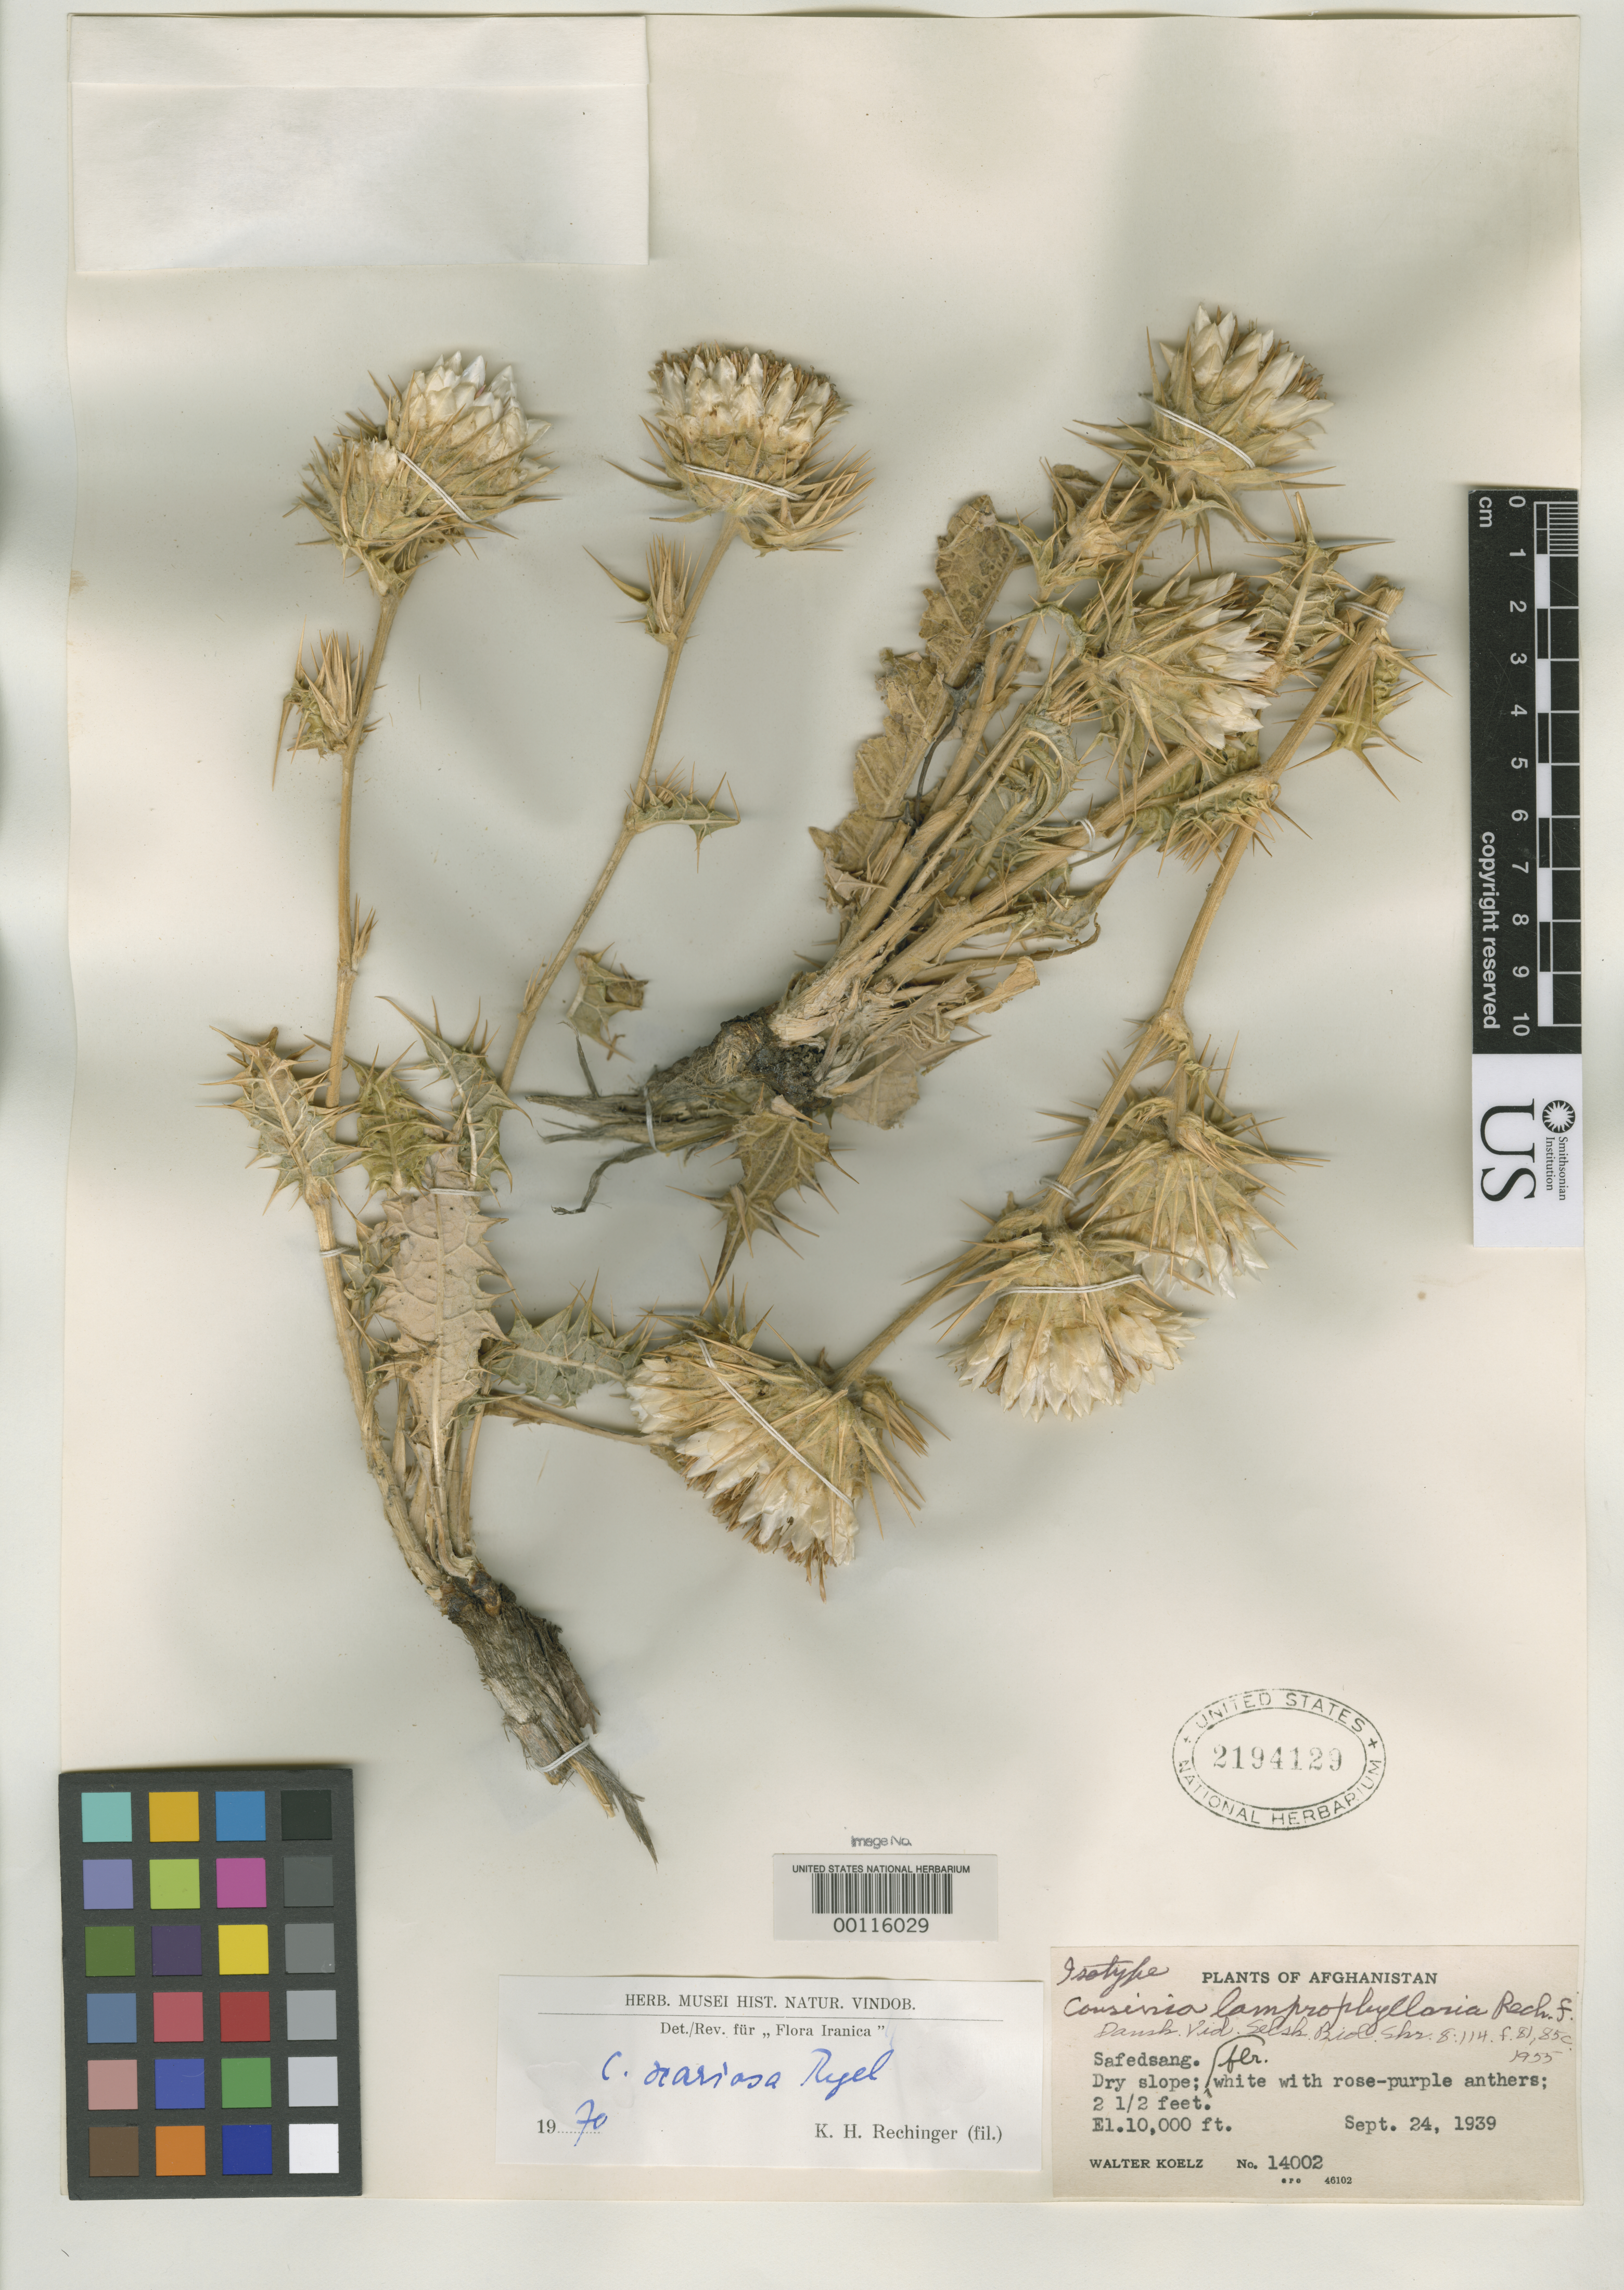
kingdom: Plantae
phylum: Tracheophyta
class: Magnoliopsida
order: Asterales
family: Asteraceae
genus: Cousinia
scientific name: Cousinia lamprophyllaria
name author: Rech. f.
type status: Isotype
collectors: W. N. Koelz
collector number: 14002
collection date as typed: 24 Sep 1939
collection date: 1939-09-24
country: Afghanistan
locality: Safedsang.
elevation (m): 3048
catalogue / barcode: US 2194129